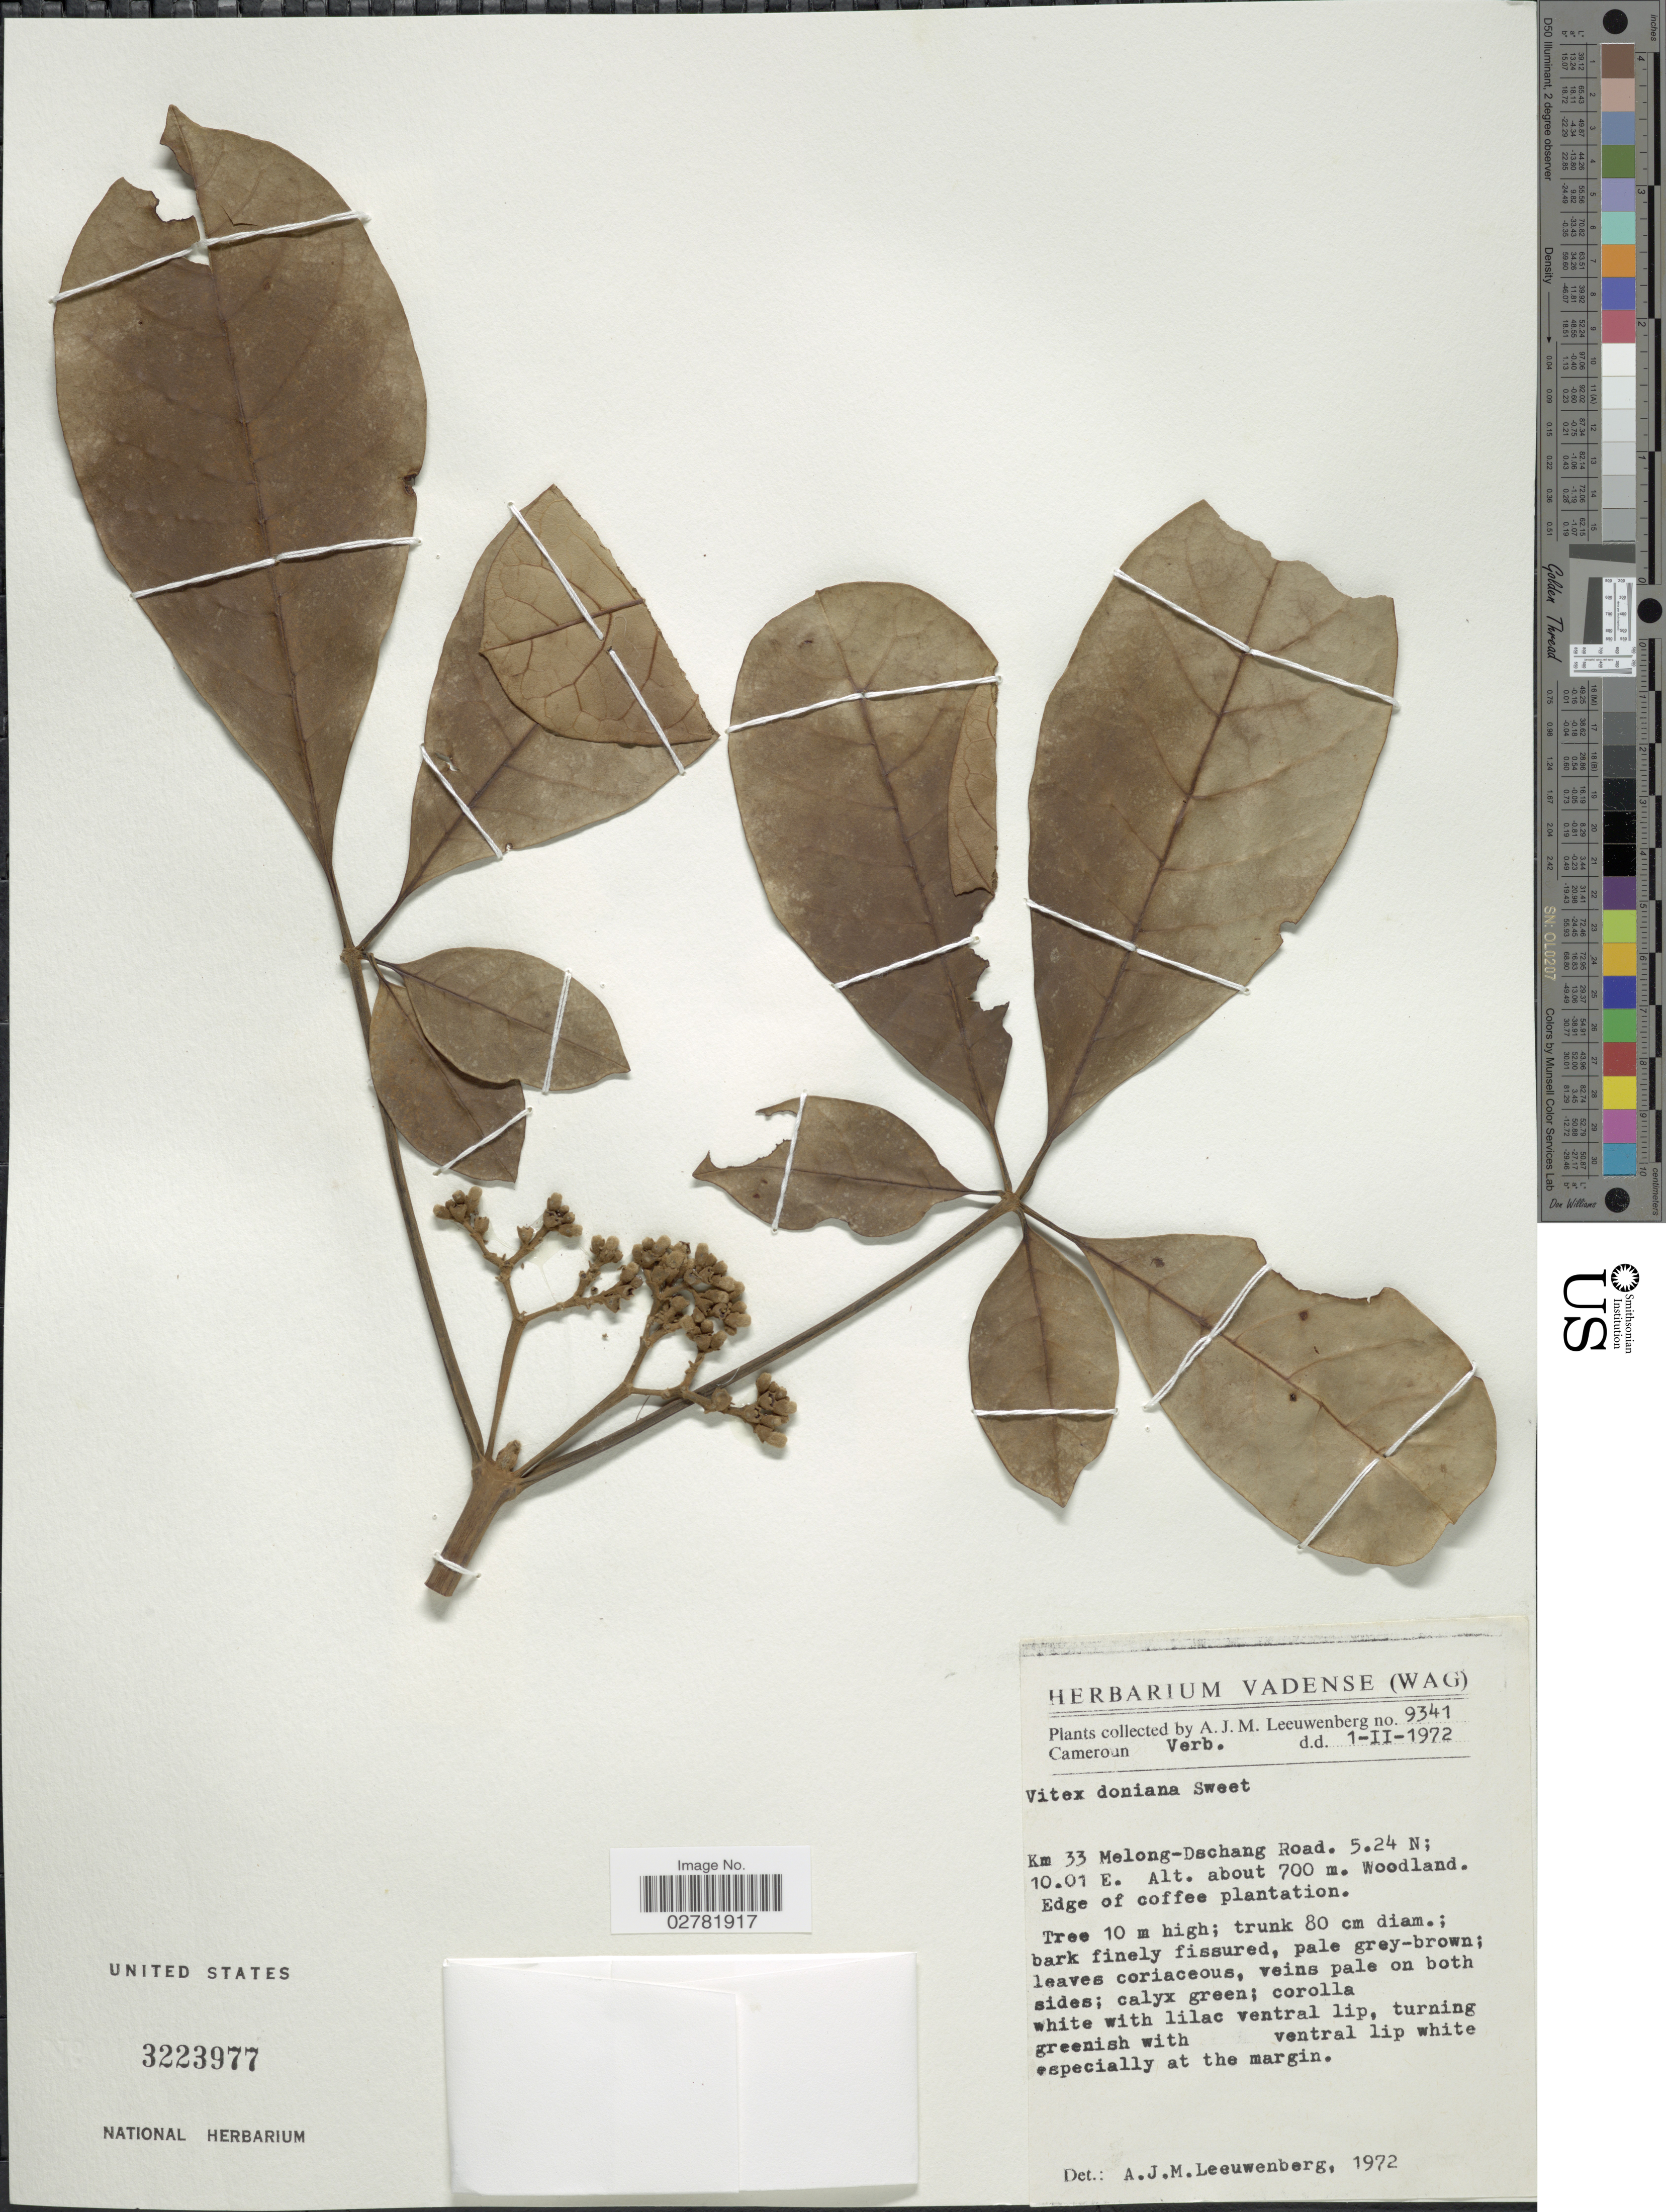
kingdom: Plantae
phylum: Tracheophyta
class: Magnoliopsida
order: Lamiales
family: Lamiaceae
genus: Vitex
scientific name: Vitex doniana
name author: Sweet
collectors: A. J. M. Leeuwenberg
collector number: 9341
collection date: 1972-02-01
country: Cameroon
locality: Km 33 Melong-Dschang Road. Edge of coffee plantation.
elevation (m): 700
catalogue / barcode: US 3223977